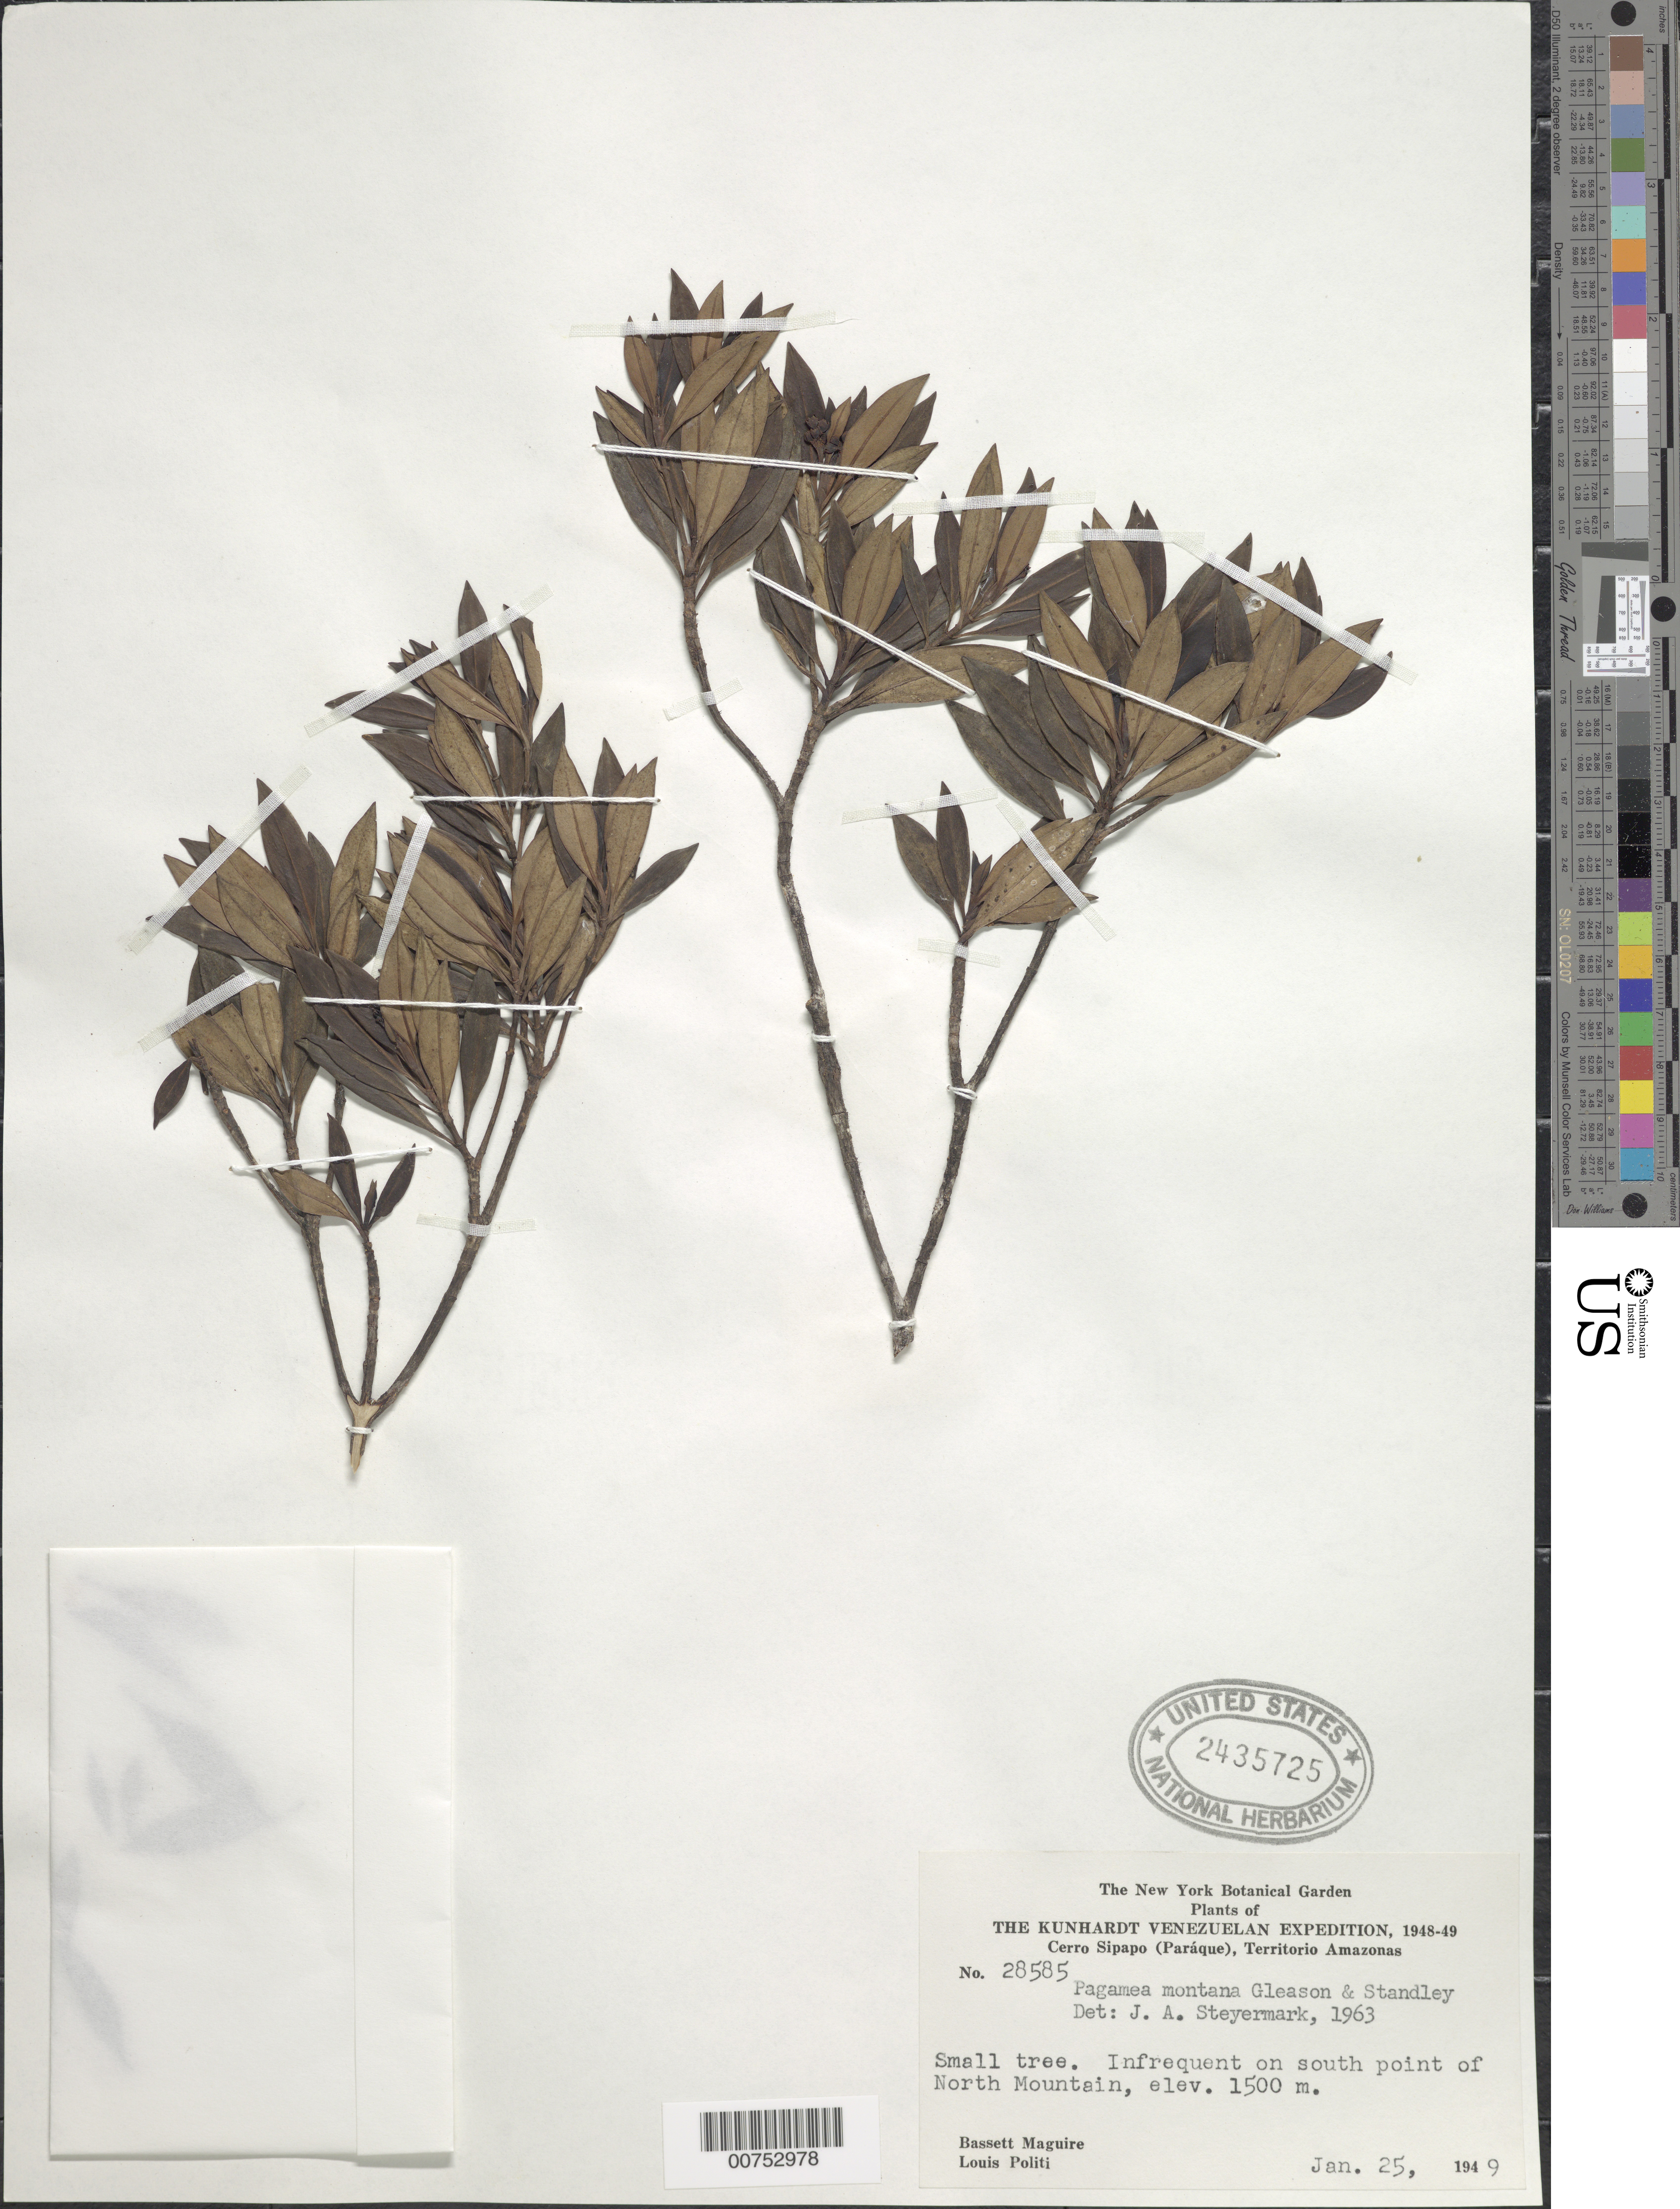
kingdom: Plantae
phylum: Tracheophyta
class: Magnoliopsida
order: Gentianales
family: Rubiaceae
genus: Pagamea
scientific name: Pagamea montana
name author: Gleason & Standl.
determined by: Steyermark, Julian A., (VEN)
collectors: B. Maguire & L. Politi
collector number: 28585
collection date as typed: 25-Jan-49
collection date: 1949-01-25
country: Venezuela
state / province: Amazonas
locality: Cerro Sipapo (Paráque), North Mountain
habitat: South point of mountain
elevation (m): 1500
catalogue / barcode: US 2435725